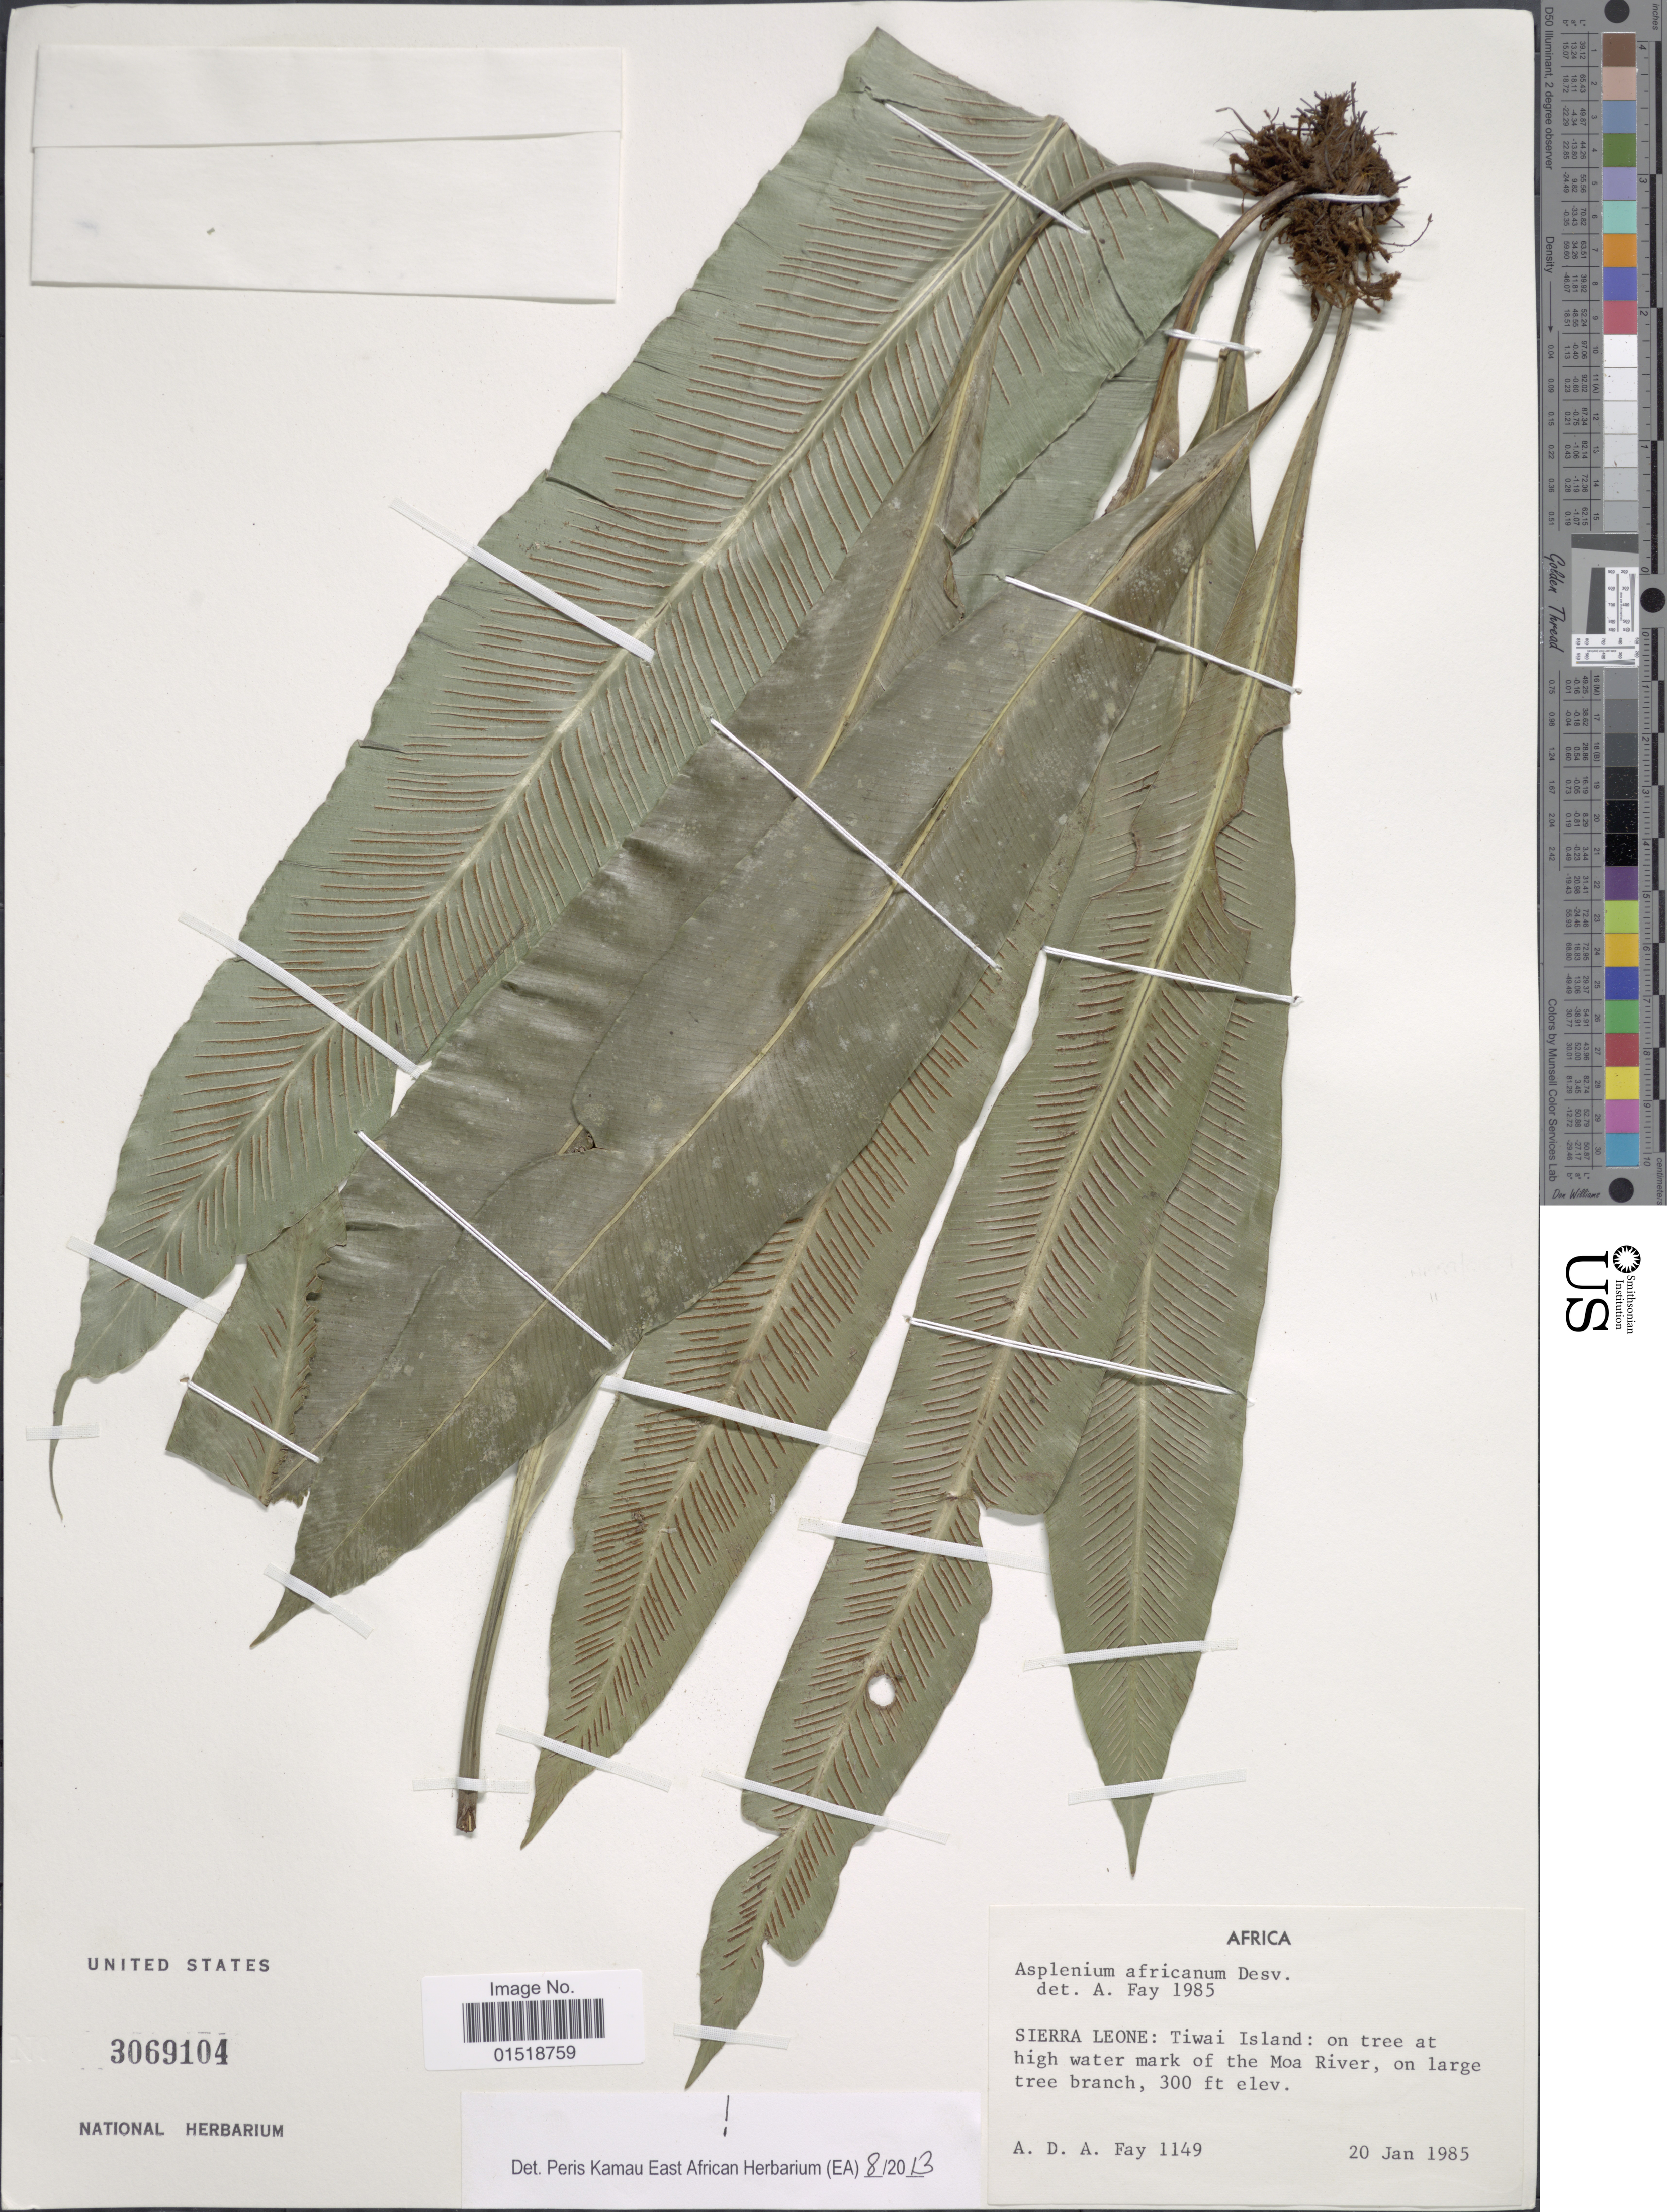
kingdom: Plantae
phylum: Tracheophyta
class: Polypodiopsida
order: Polypodiales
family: Aspleniaceae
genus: Asplenium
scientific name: Asplenium africanum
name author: Desv.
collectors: A. Fay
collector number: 1149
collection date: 1985-01-20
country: Sierra Leone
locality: Africa. Tiwai Island: on tree at high water mark of the Moa River.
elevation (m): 91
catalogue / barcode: US 3069104